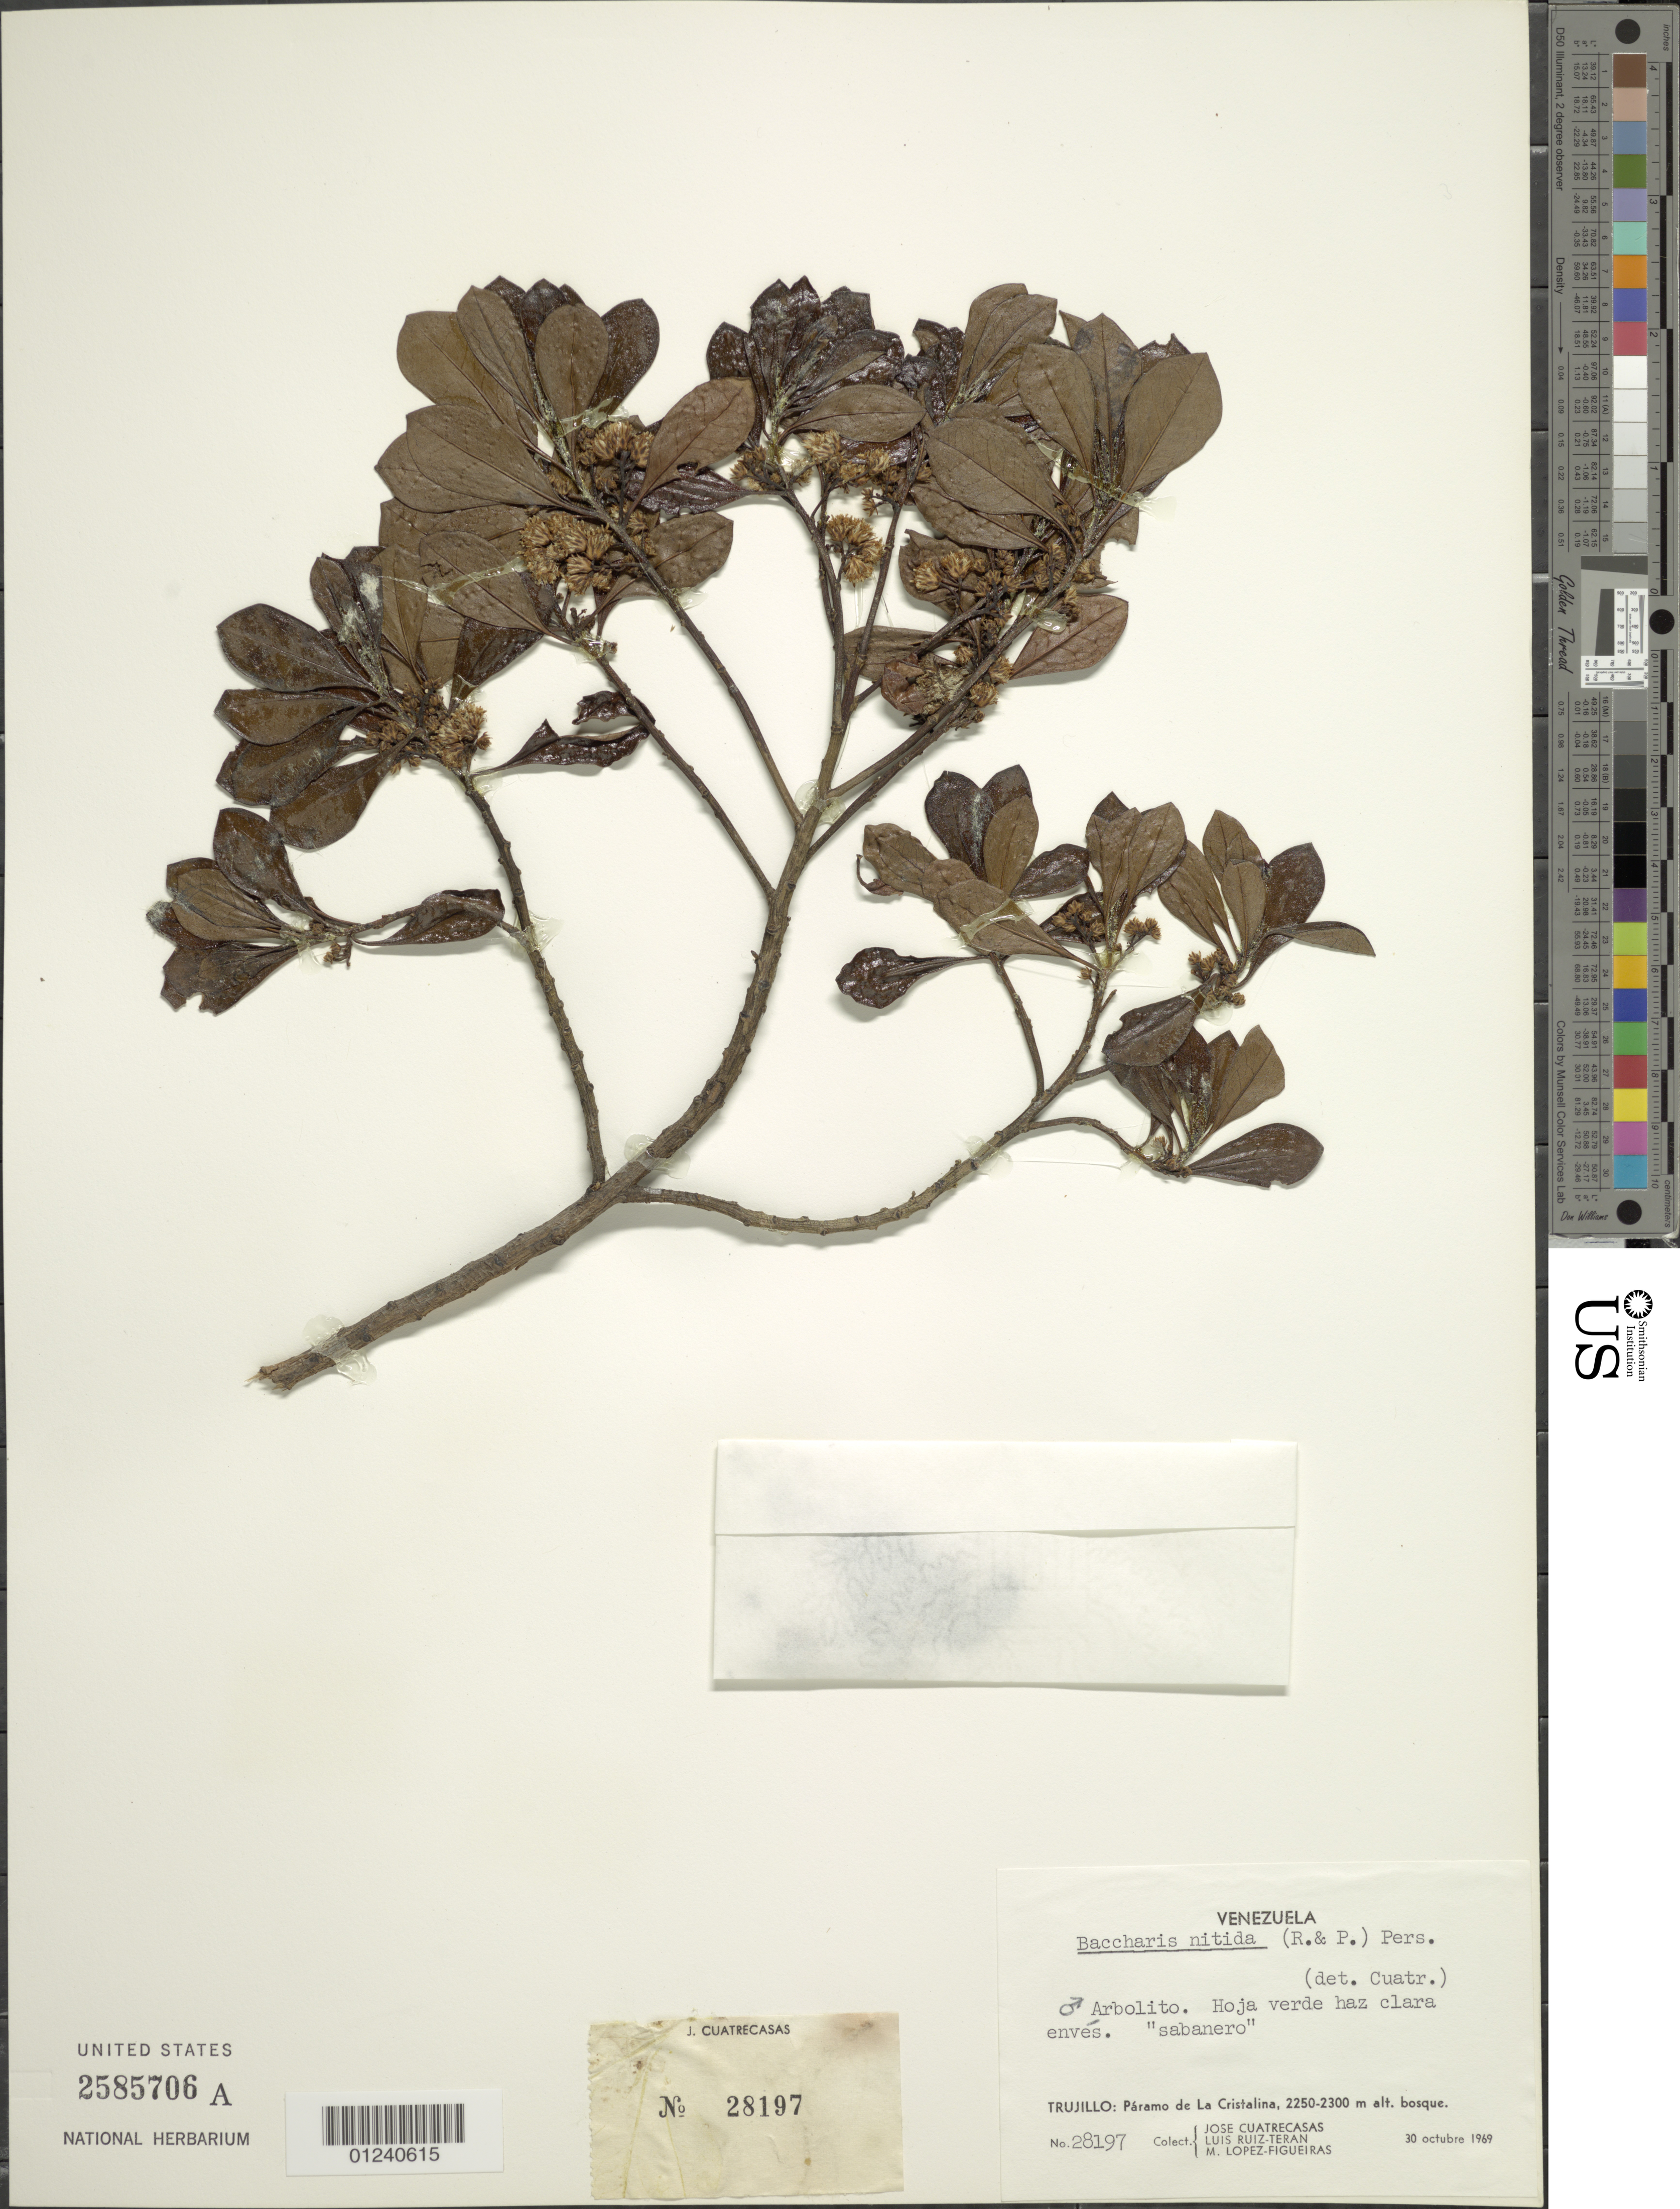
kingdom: Plantae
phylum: Tracheophyta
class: Magnoliopsida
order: Asterales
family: Asteraceae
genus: Baccharis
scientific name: Baccharis nitida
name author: (Ruiz & Pav.) Pers.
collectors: J. Cuatrecasas, L. E. Ruíz-Terán & M. López Figueiras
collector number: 28197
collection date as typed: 30 Oct 1969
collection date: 1969-10-30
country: Venezuela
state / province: Trujillo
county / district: Bocono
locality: Páramo de La Cristalina.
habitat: bosque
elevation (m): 2250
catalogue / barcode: US 2585706A